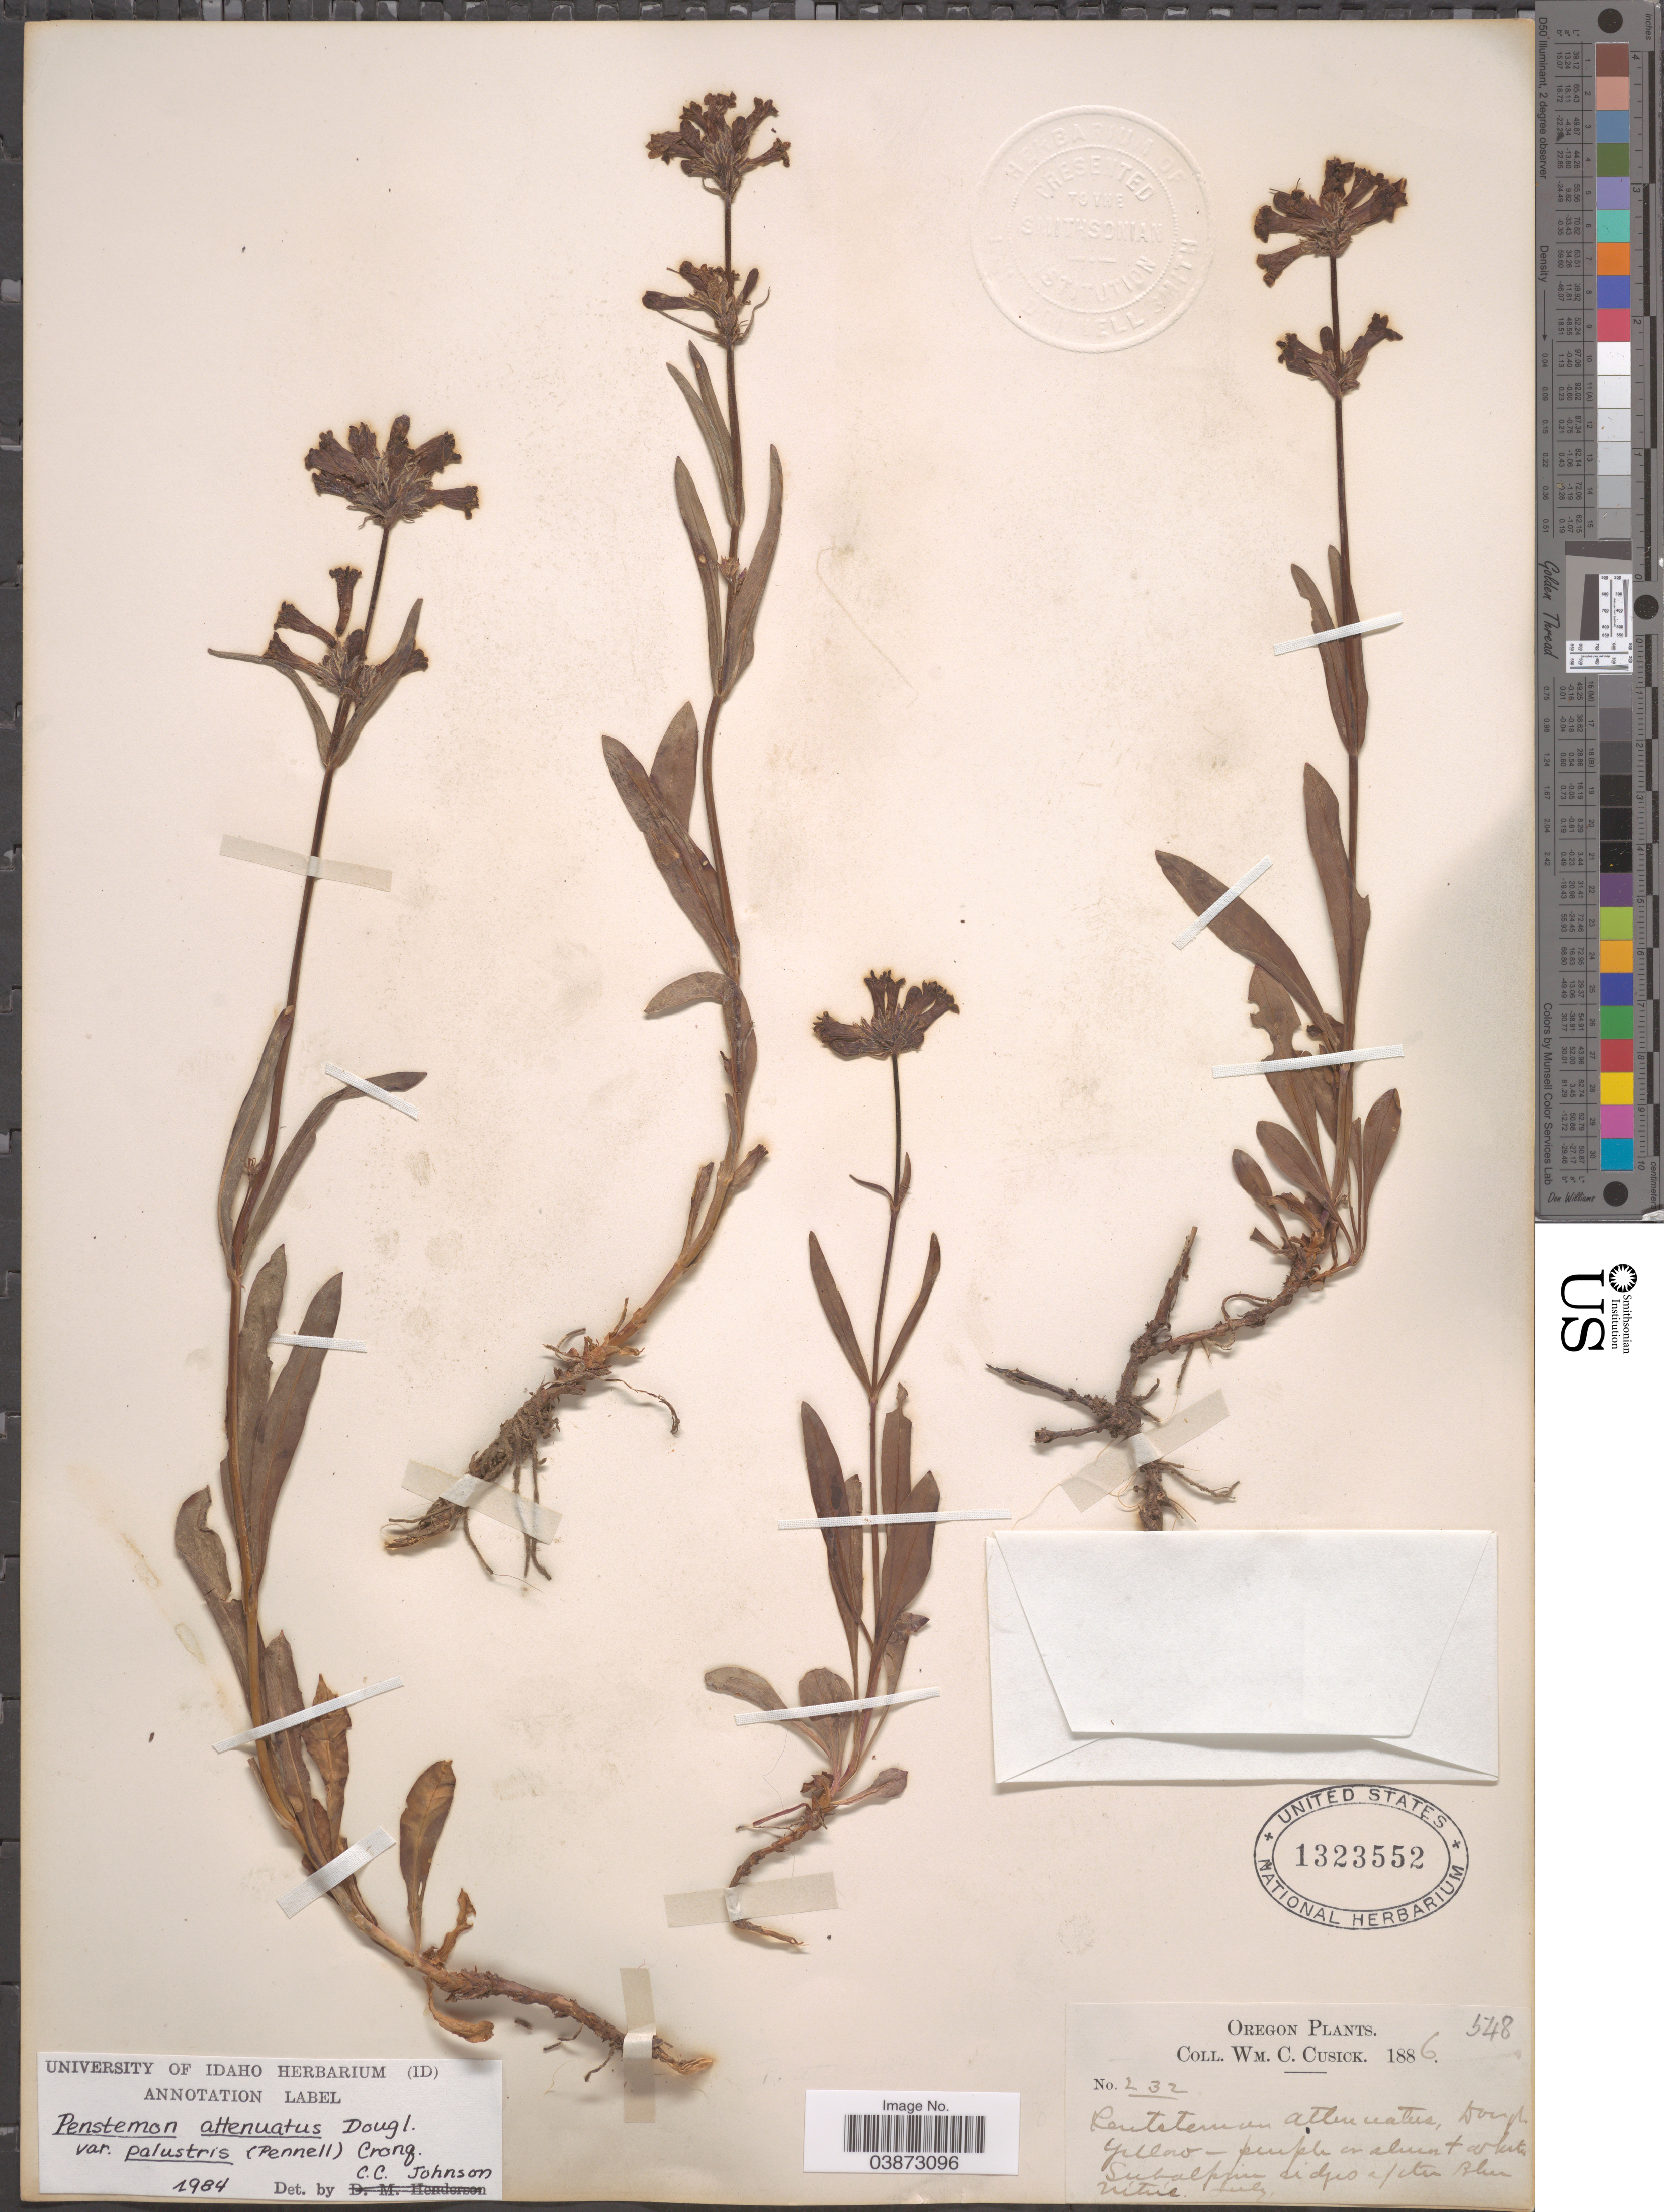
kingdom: Plantae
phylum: Tracheophyta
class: Magnoliopsida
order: Lamiales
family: Plantaginaceae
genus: Penstemon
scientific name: Penstemon attenuatus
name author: Douglas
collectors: W. C. Cusick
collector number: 232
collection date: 1886-07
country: United States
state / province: Oregon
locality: Subalpine ridges after Blue Mtns.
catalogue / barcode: US 1323552